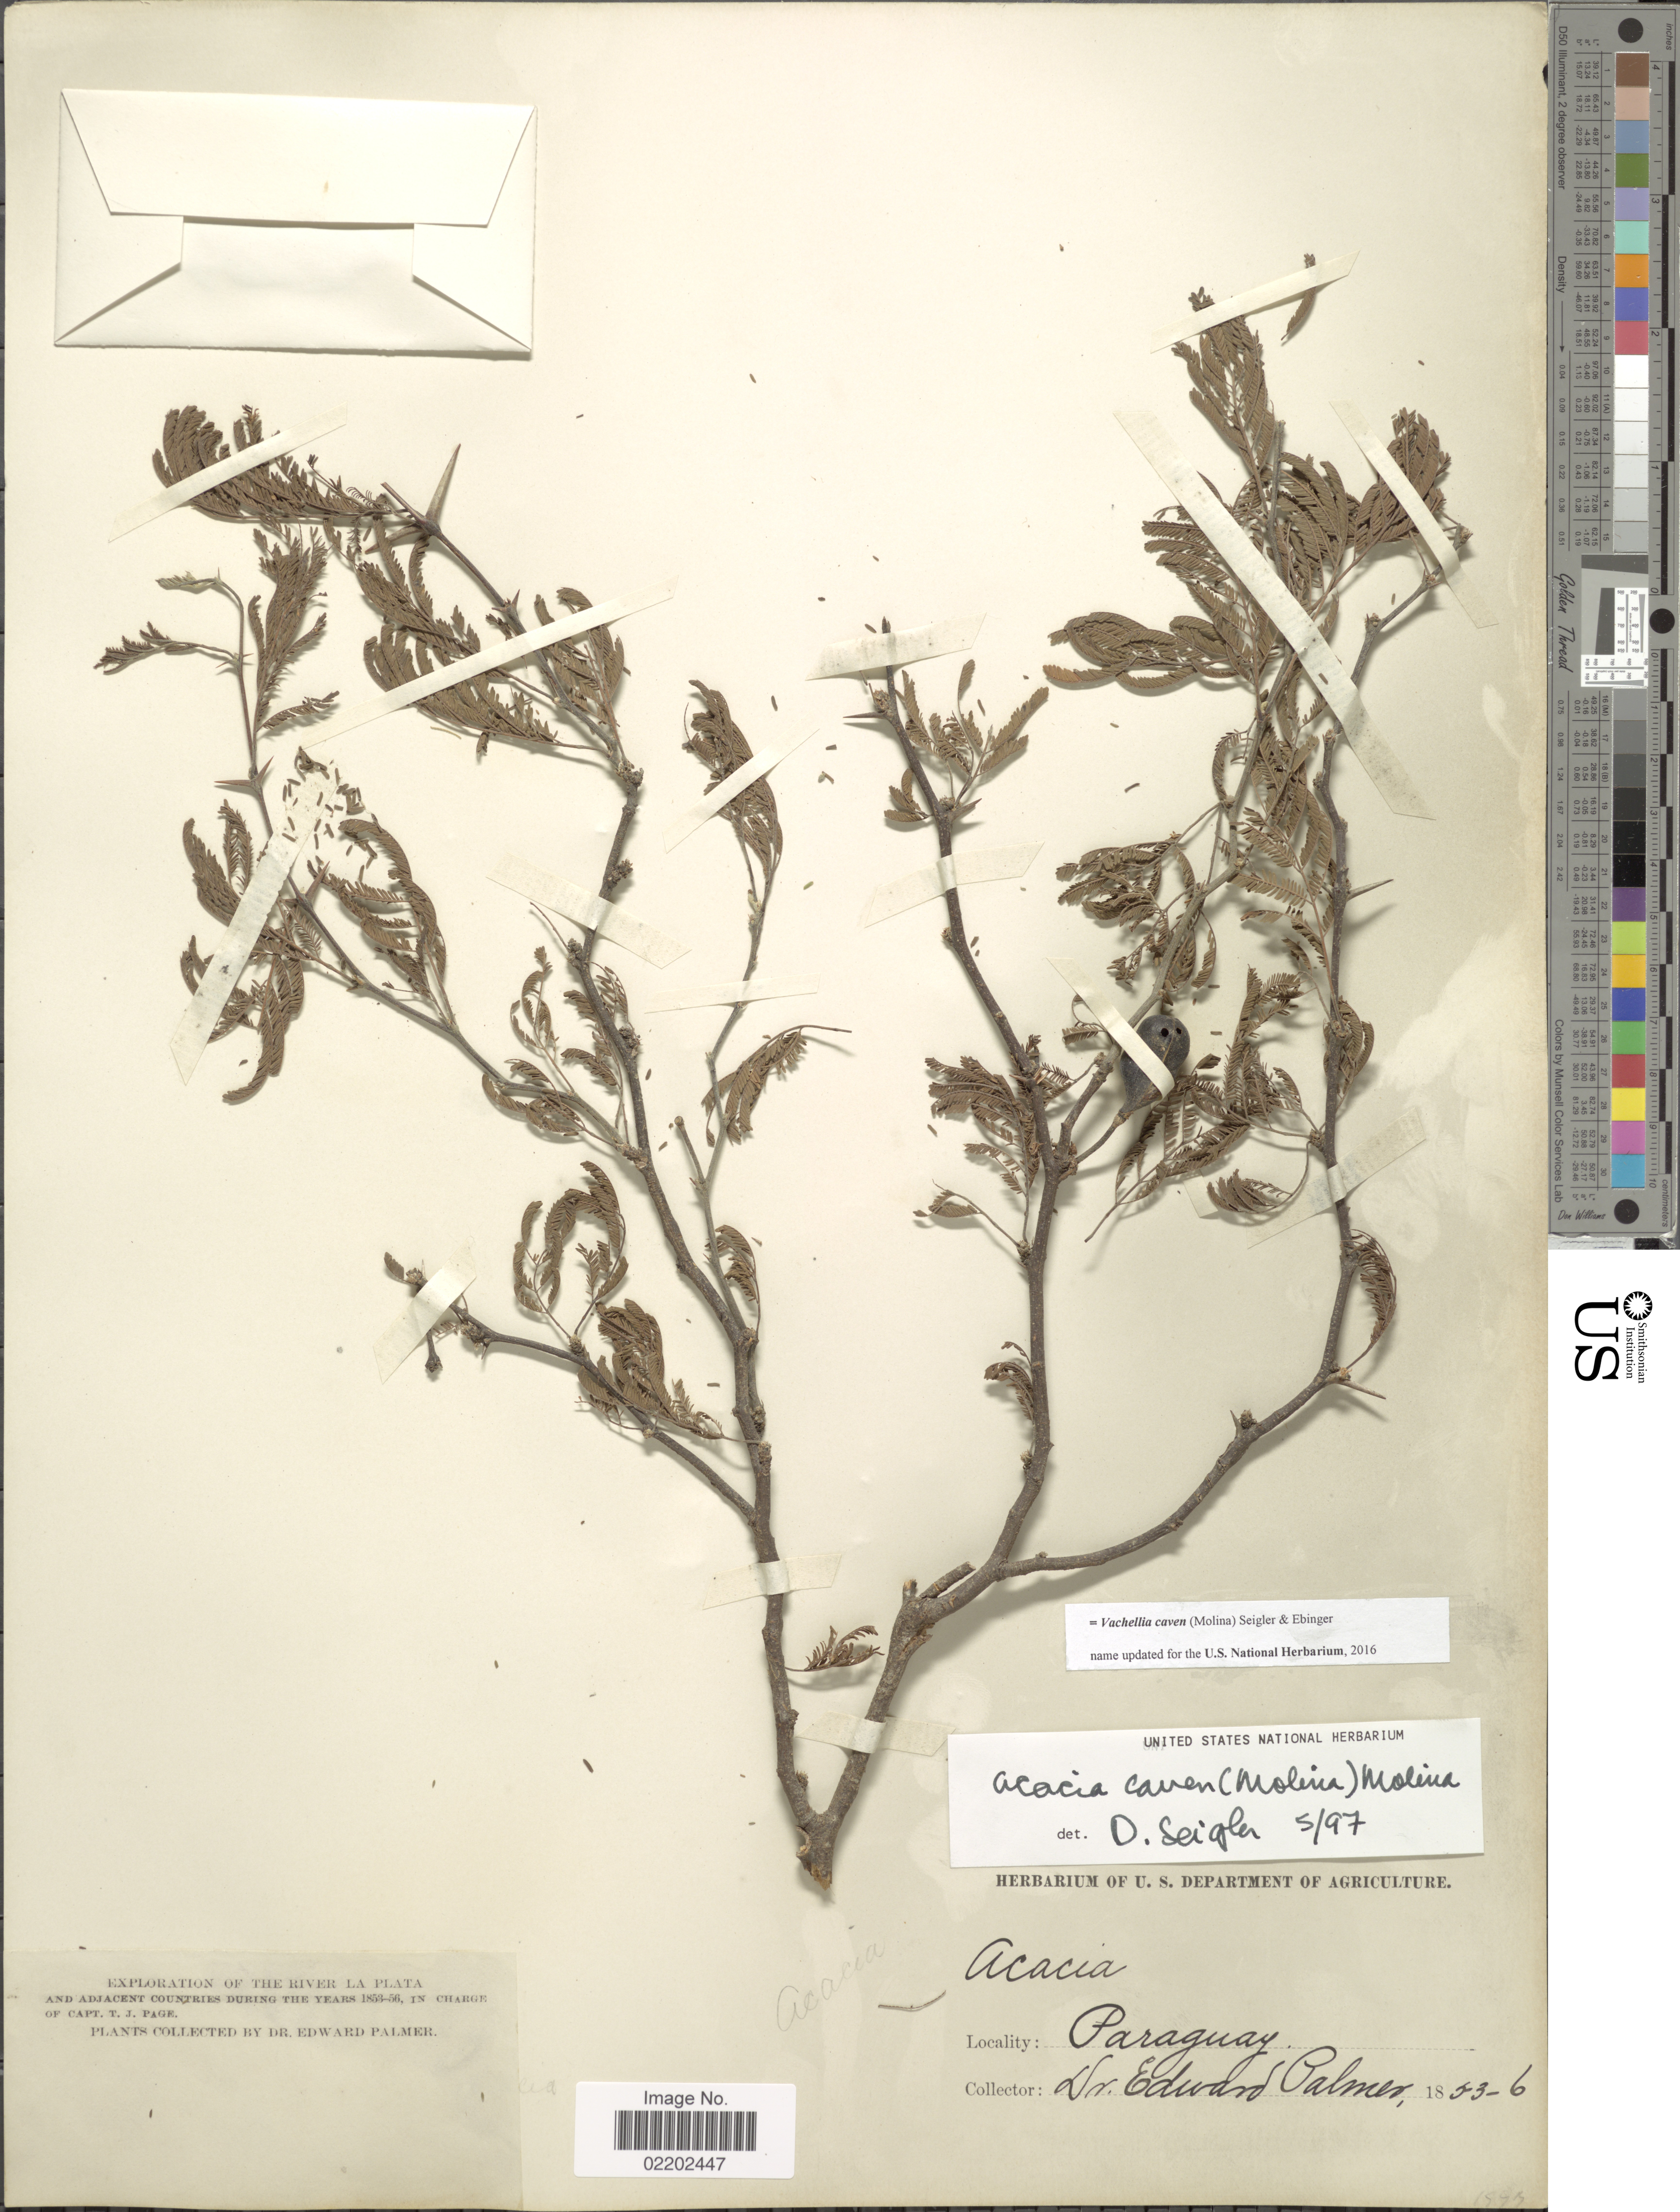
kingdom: Plantae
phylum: Tracheophyta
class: Magnoliopsida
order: Fabales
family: Fabaceae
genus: Vachellia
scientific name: Vachellia caven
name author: (Molina) Seigler & Ebinger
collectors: E. Palmer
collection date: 1853-06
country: Paraguay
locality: The river La Plata